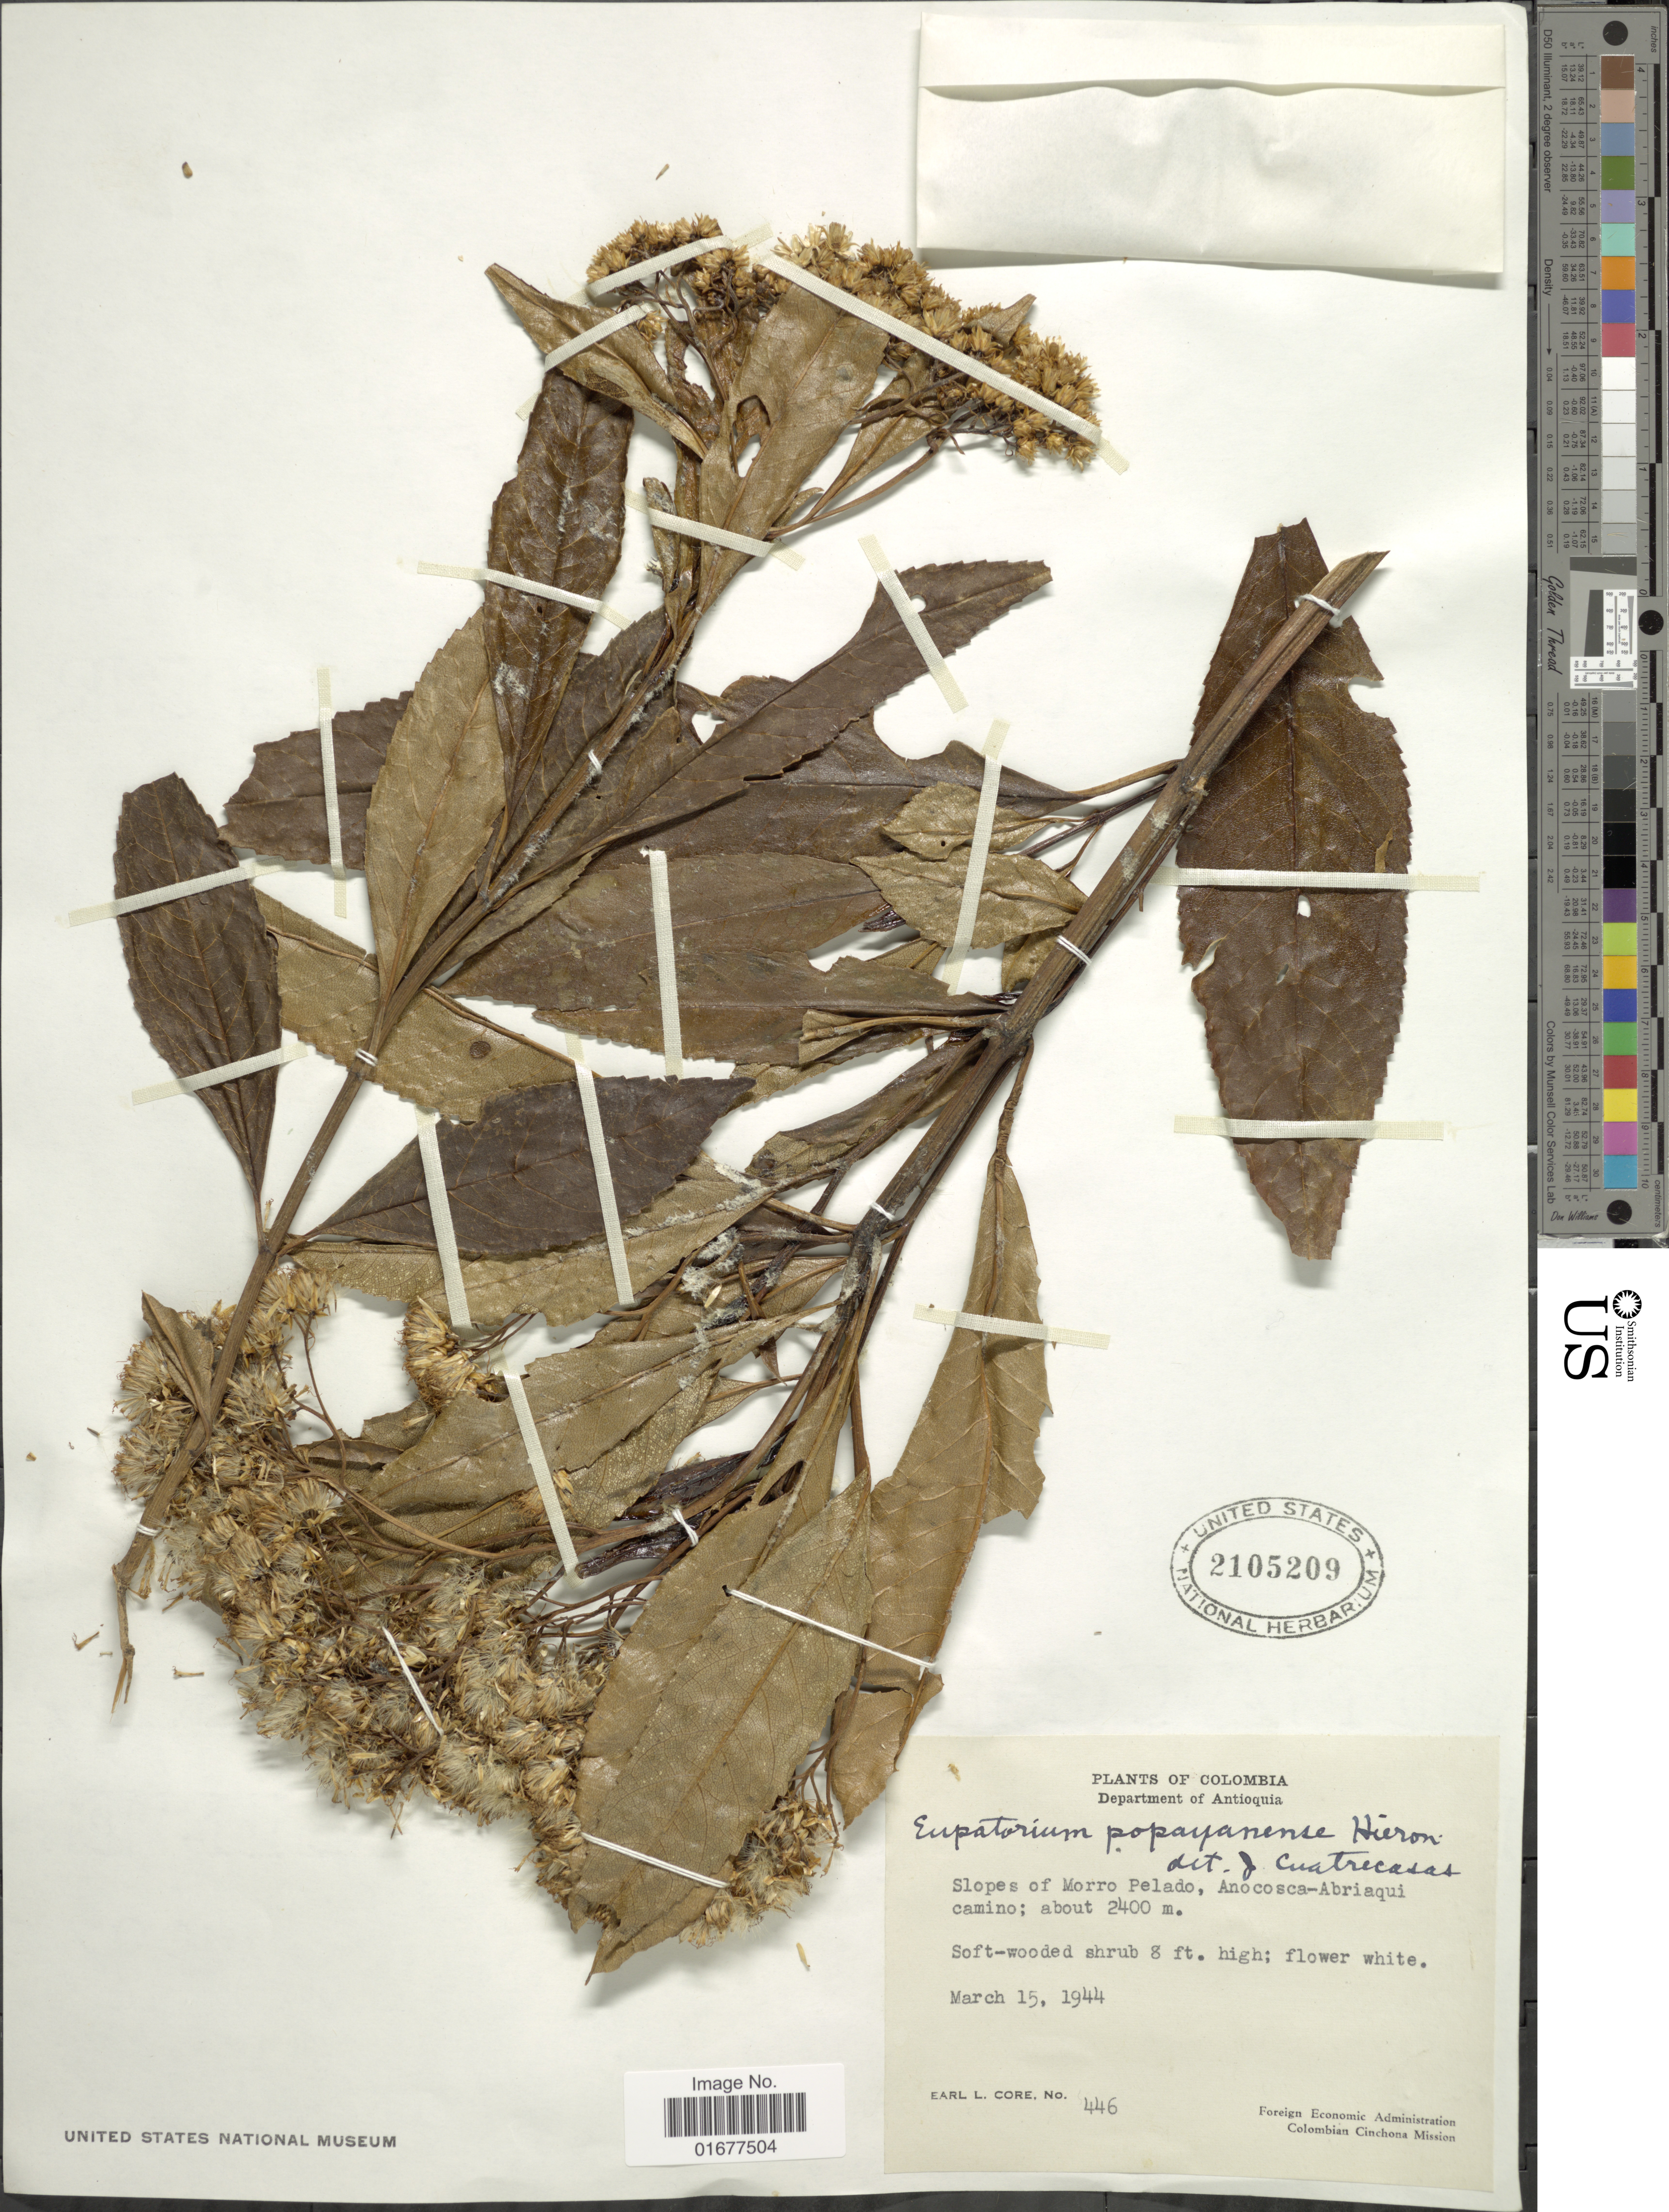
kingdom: Plantae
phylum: Tracheophyta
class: Magnoliopsida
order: Asterales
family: Asteraceae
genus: Ageratina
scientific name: Ageratina popayanensis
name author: (H. Rob.) R.M. King & H. Rob.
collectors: E. L. Core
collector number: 446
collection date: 1944-03-15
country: Colombia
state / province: Antioquia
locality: Slopes of Morro Pelado, Anocosca-Abriaqui camino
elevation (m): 2400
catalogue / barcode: US 2105209